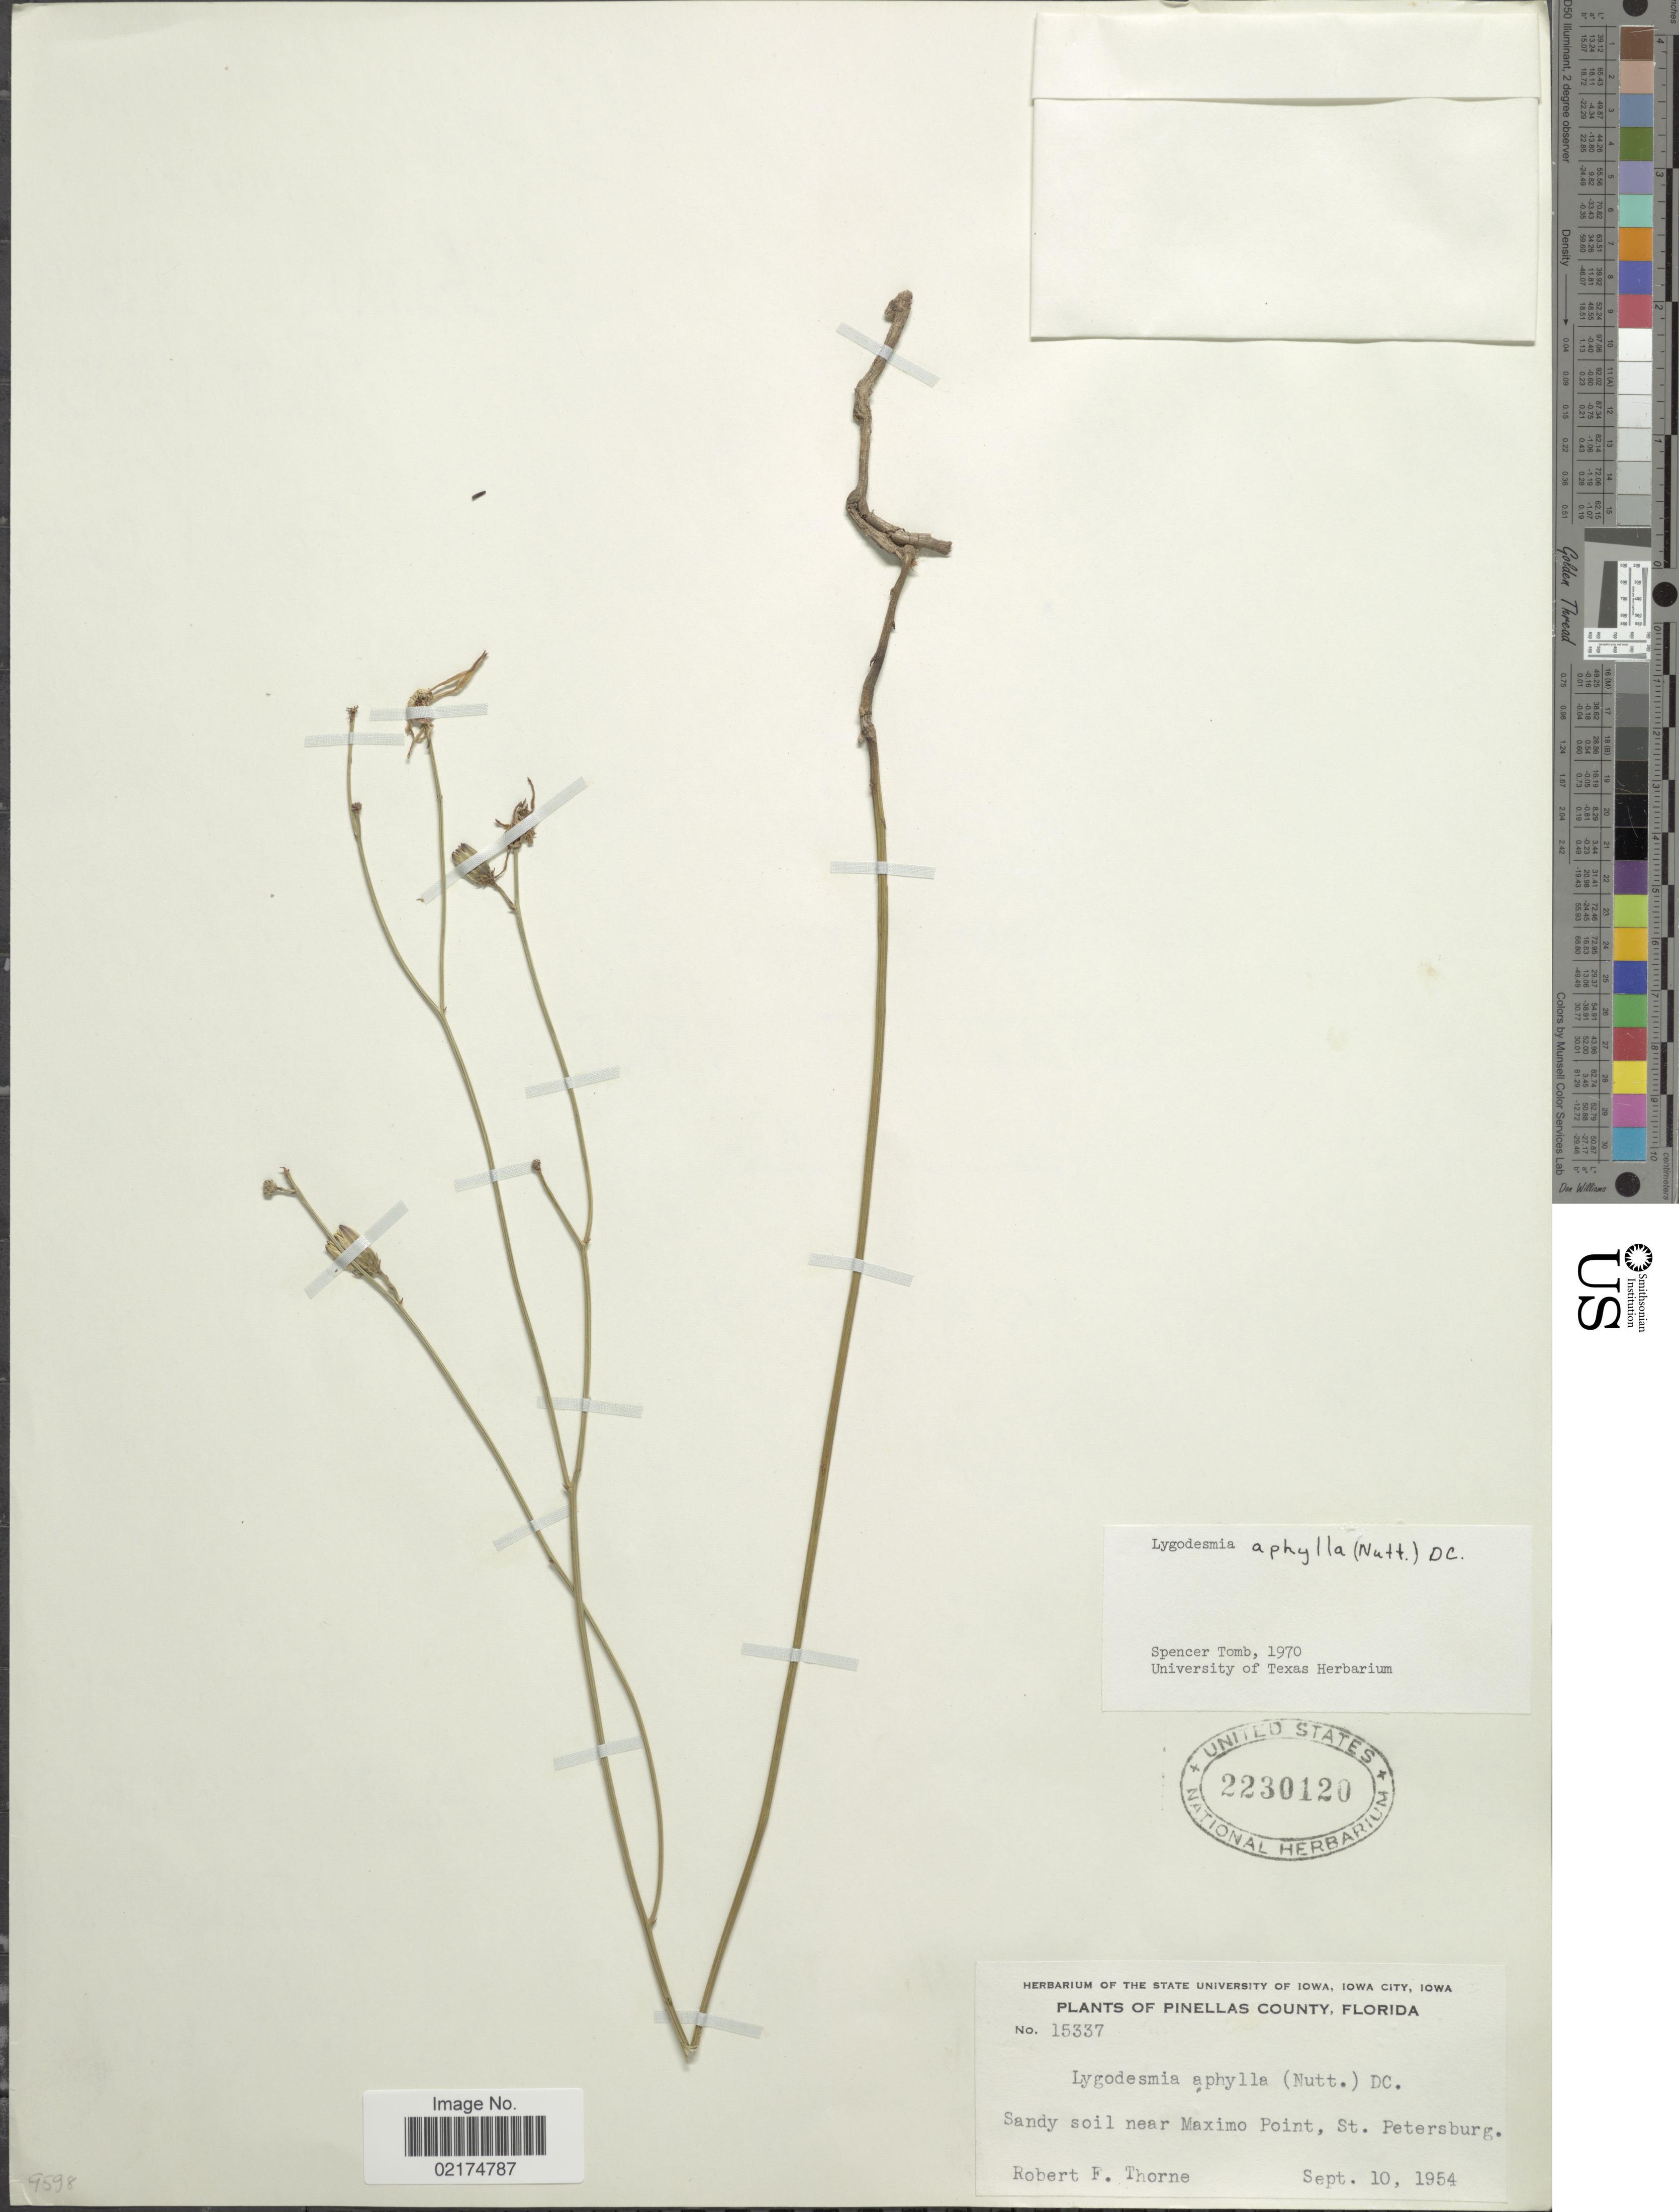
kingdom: Plantae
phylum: Tracheophyta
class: Magnoliopsida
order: Asterales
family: Asteraceae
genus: Lygodesmia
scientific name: Lygodesmia aphylla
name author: (Nutt.) DC.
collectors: R. F. Thorne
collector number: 15337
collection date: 1954-09-10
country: United States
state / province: Florida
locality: Pinellas County, Sandy soil near Maximo Point, St. Petersburg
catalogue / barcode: US 2230120